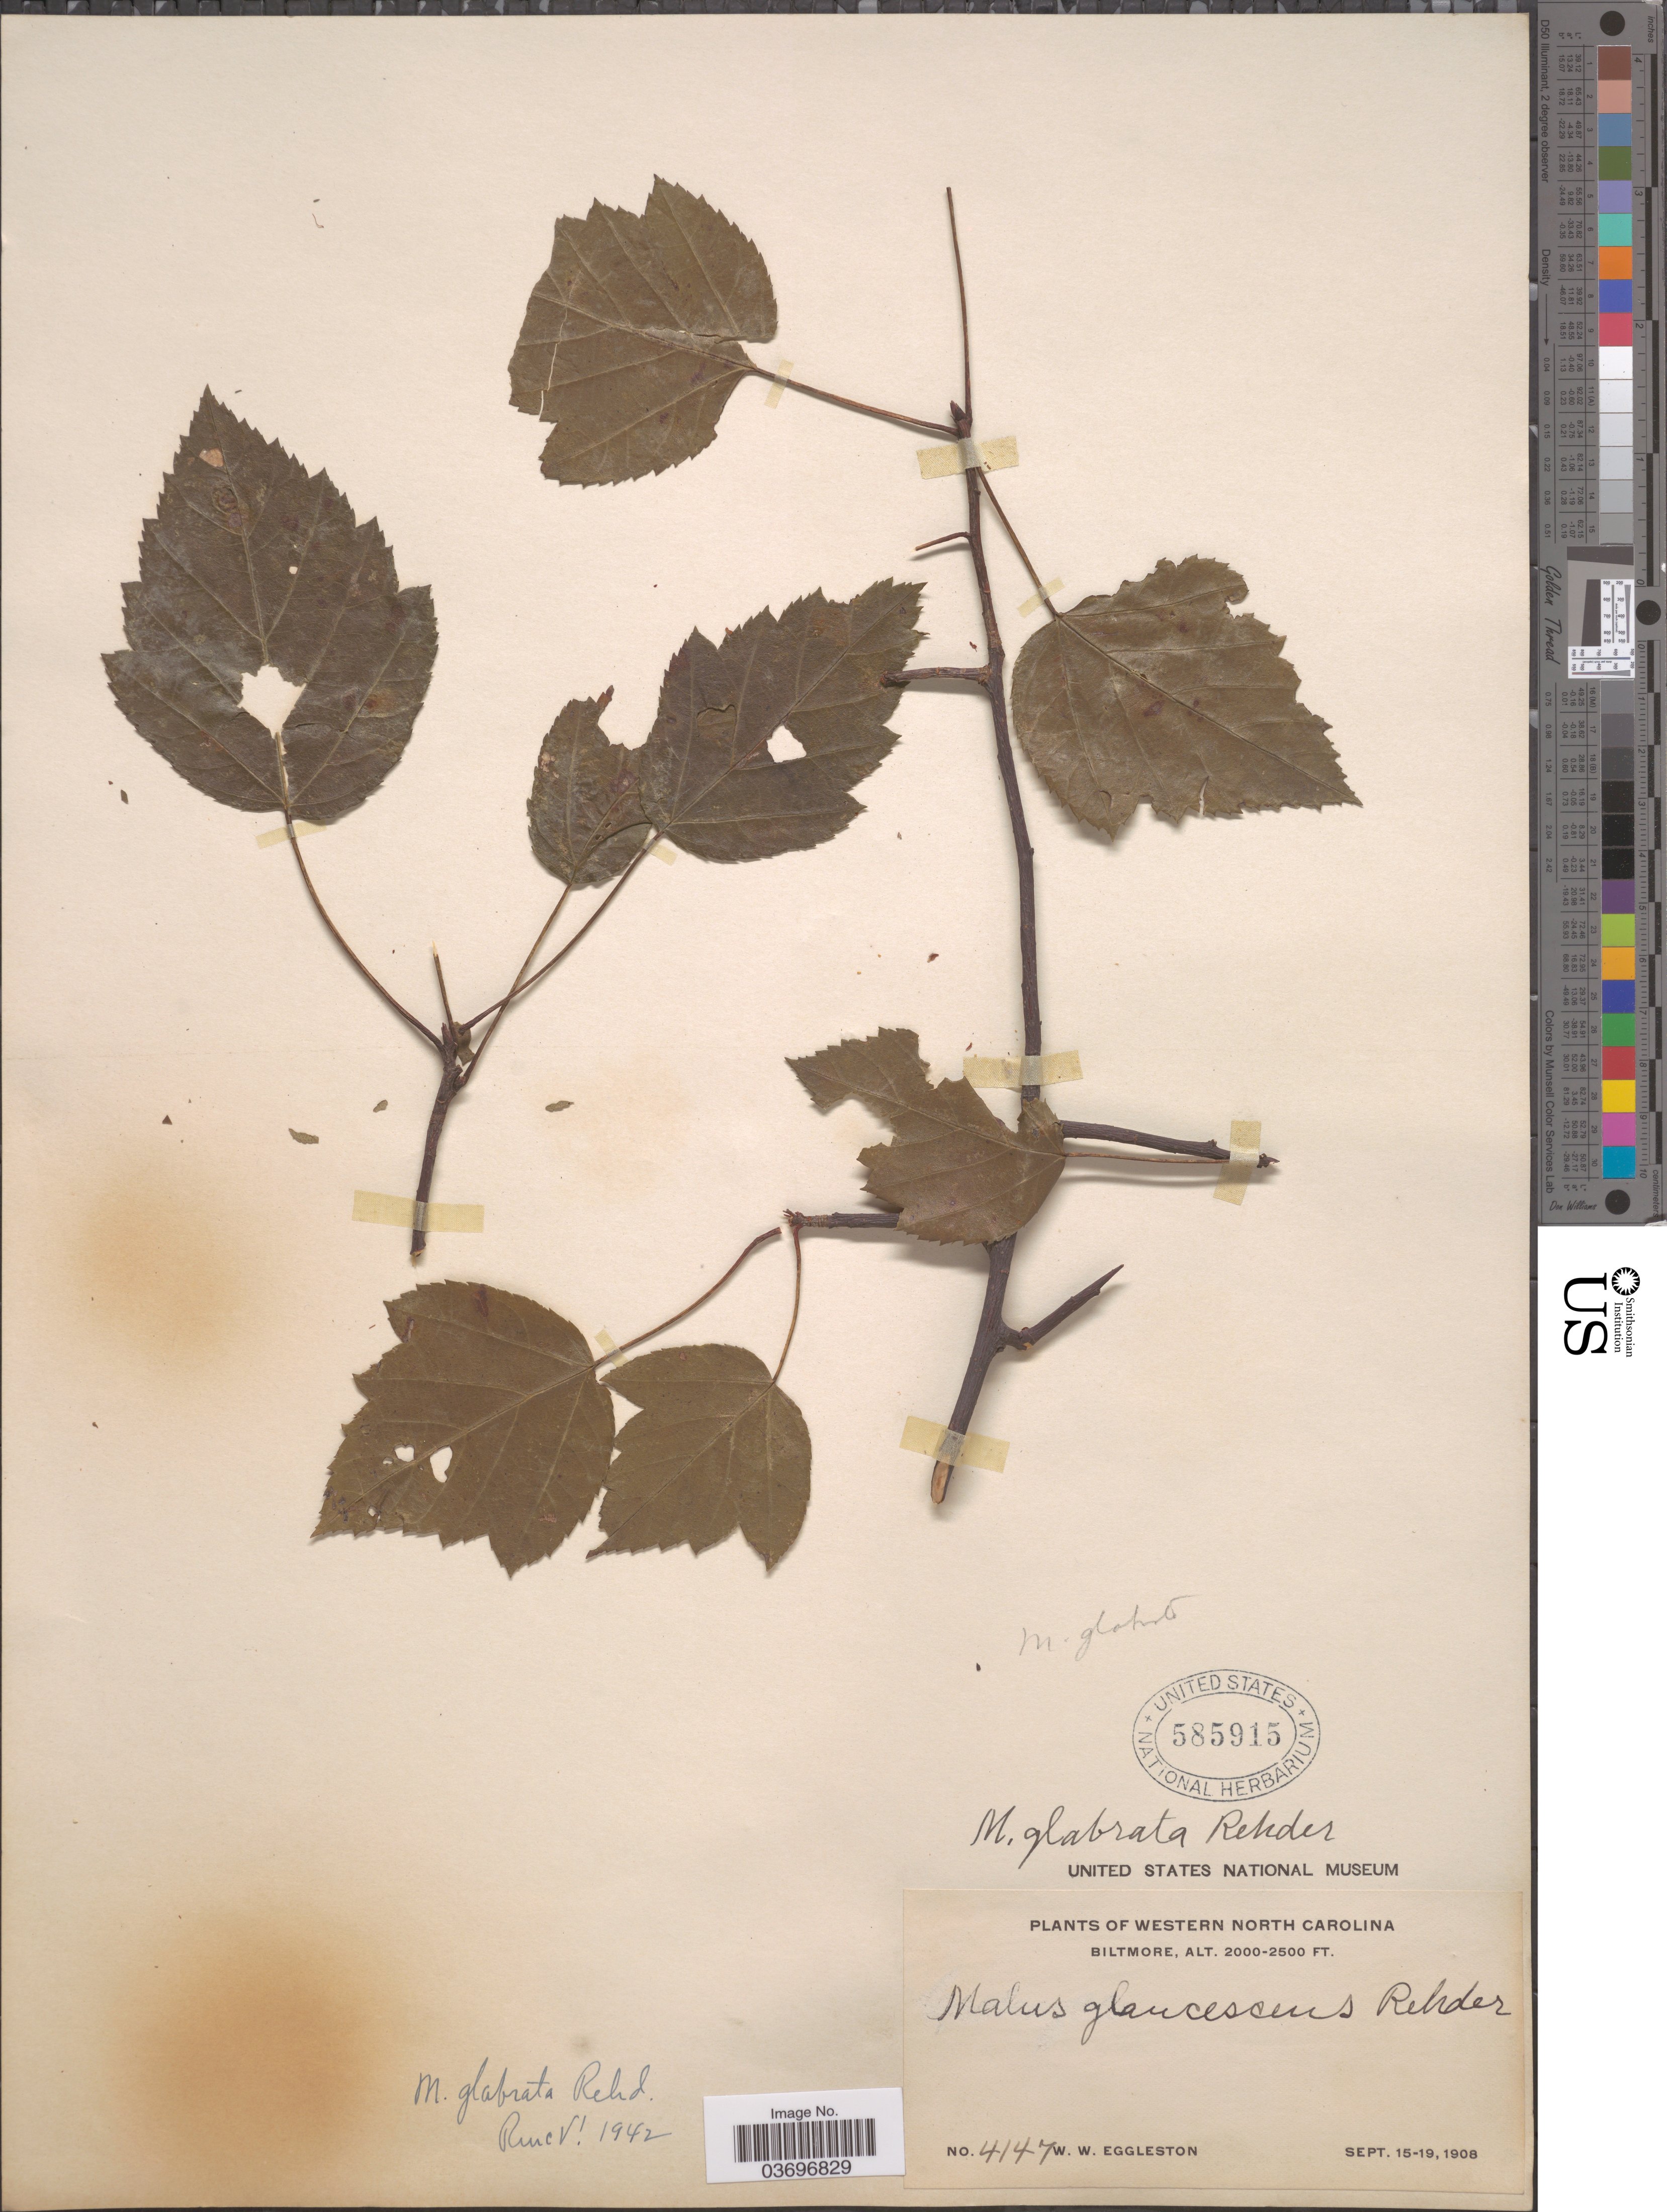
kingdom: Plantae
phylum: Tracheophyta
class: Magnoliopsida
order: Rosales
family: Rosaceae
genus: Malus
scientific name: Malus glabrata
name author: Rehder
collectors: W. W. Eggleston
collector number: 4147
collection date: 1908-09-15/1908-09-19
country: United States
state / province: North Carolina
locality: Western North Carolina. Biltmore.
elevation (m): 610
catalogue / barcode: US 585915